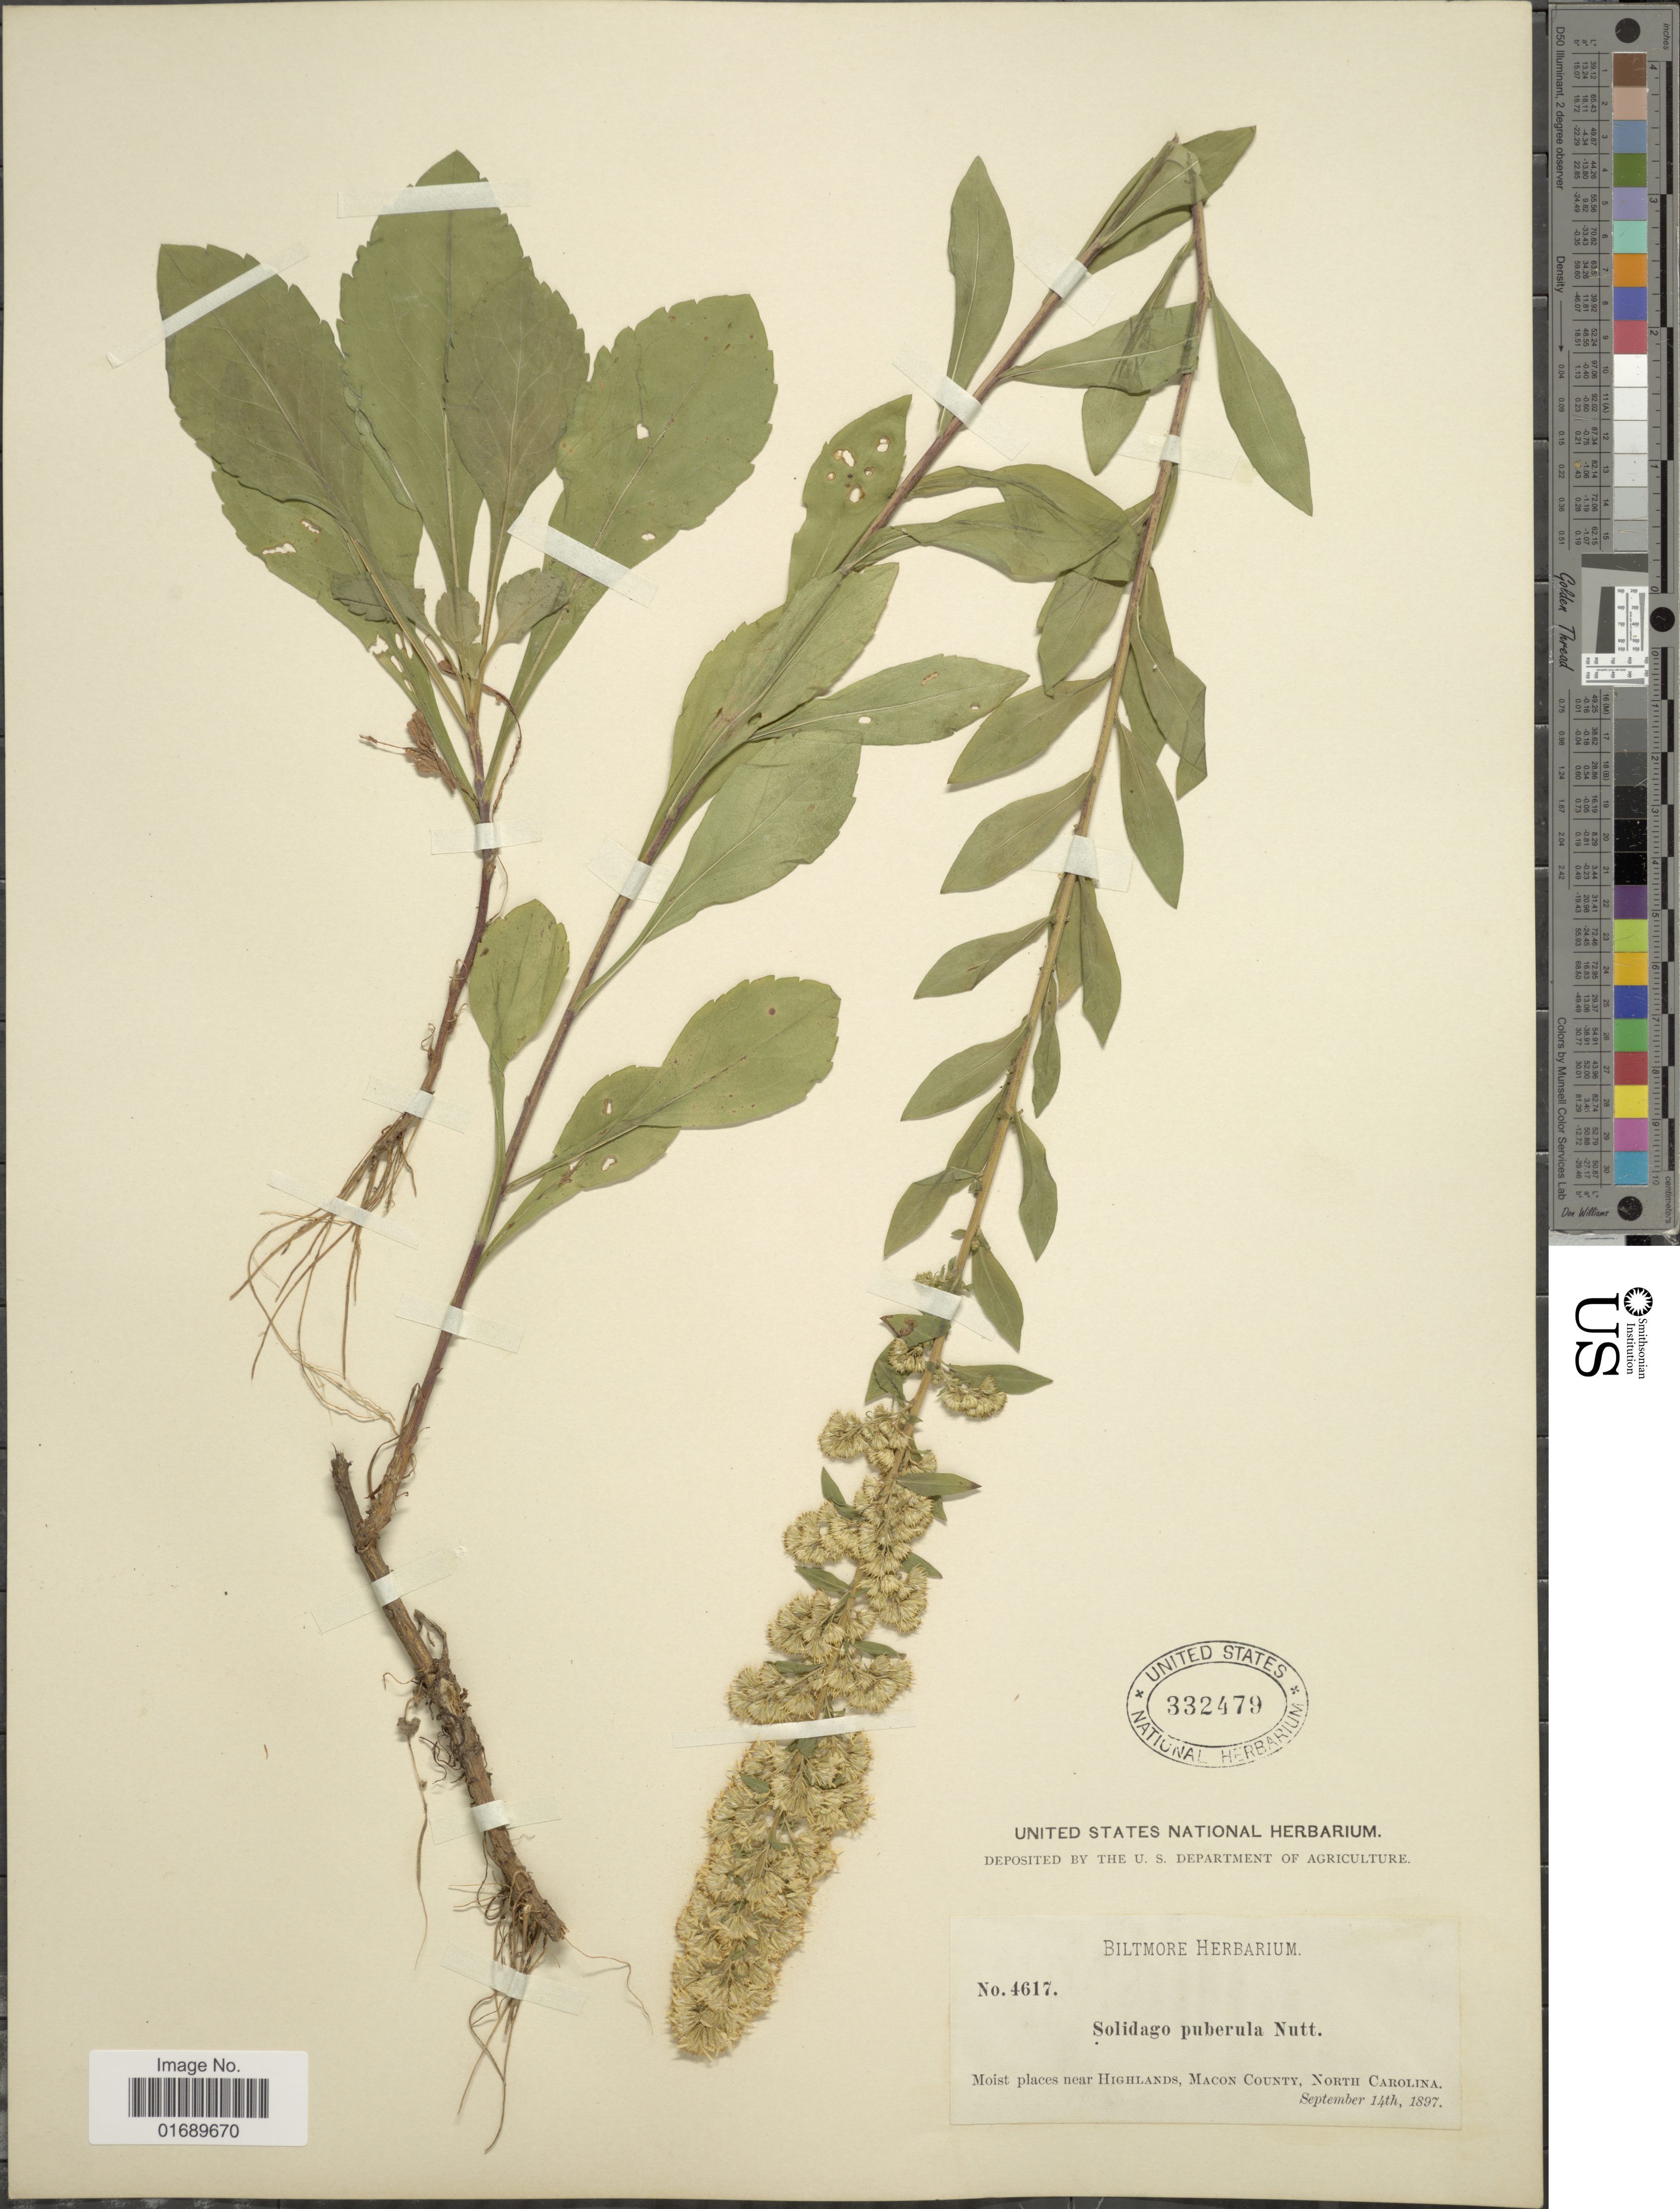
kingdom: Plantae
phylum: Tracheophyta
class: Magnoliopsida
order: Asterales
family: Asteraceae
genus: Solidago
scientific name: Solidago puberula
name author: Nutt.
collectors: ex herb. Biltmore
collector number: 4617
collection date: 1897-09-14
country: United States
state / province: North Carolina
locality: Moist places near Highlands, Macon County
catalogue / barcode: US 332479